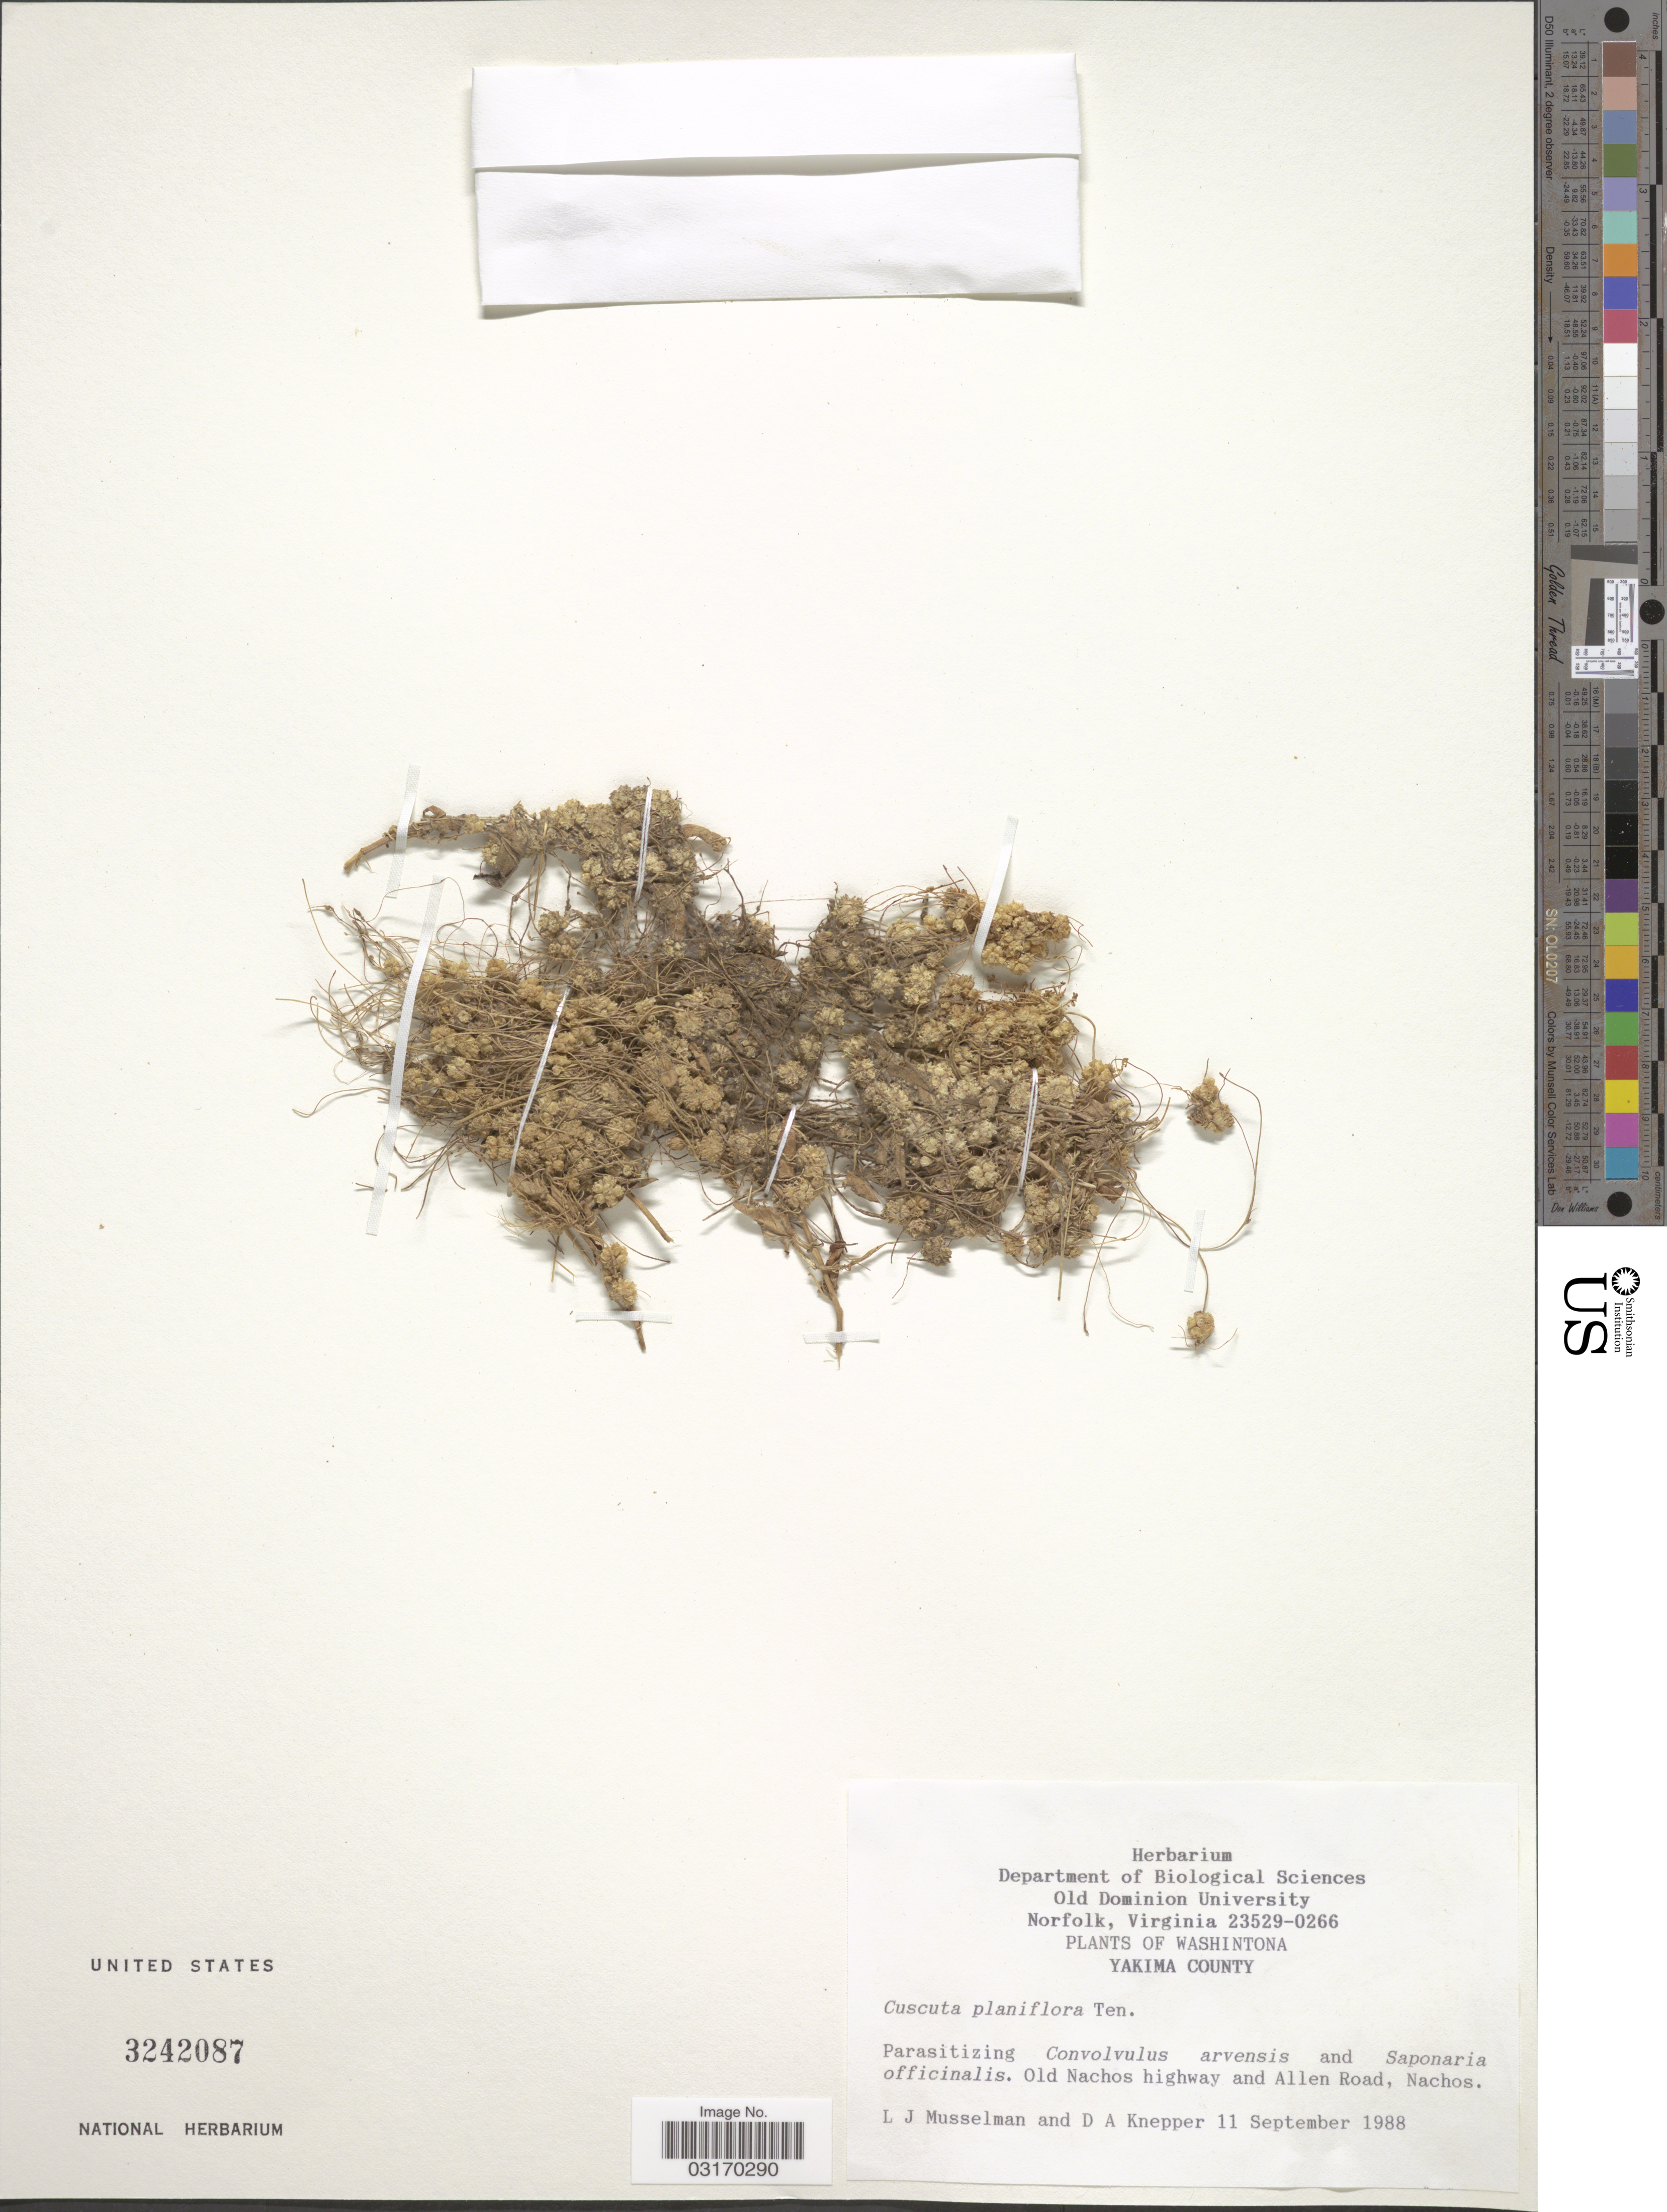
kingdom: Plantae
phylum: Tracheophyta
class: Magnoliopsida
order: Solanales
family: Convolvulaceae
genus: Cuscuta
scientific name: Cuscuta planiflora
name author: Ten.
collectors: L. J. Musselman & D. A. Knepper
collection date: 1988-09-11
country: United States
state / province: Washington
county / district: Yakima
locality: Yakima County. Old Nachos highway and Allen Road, Nachos.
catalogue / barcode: US 3242087